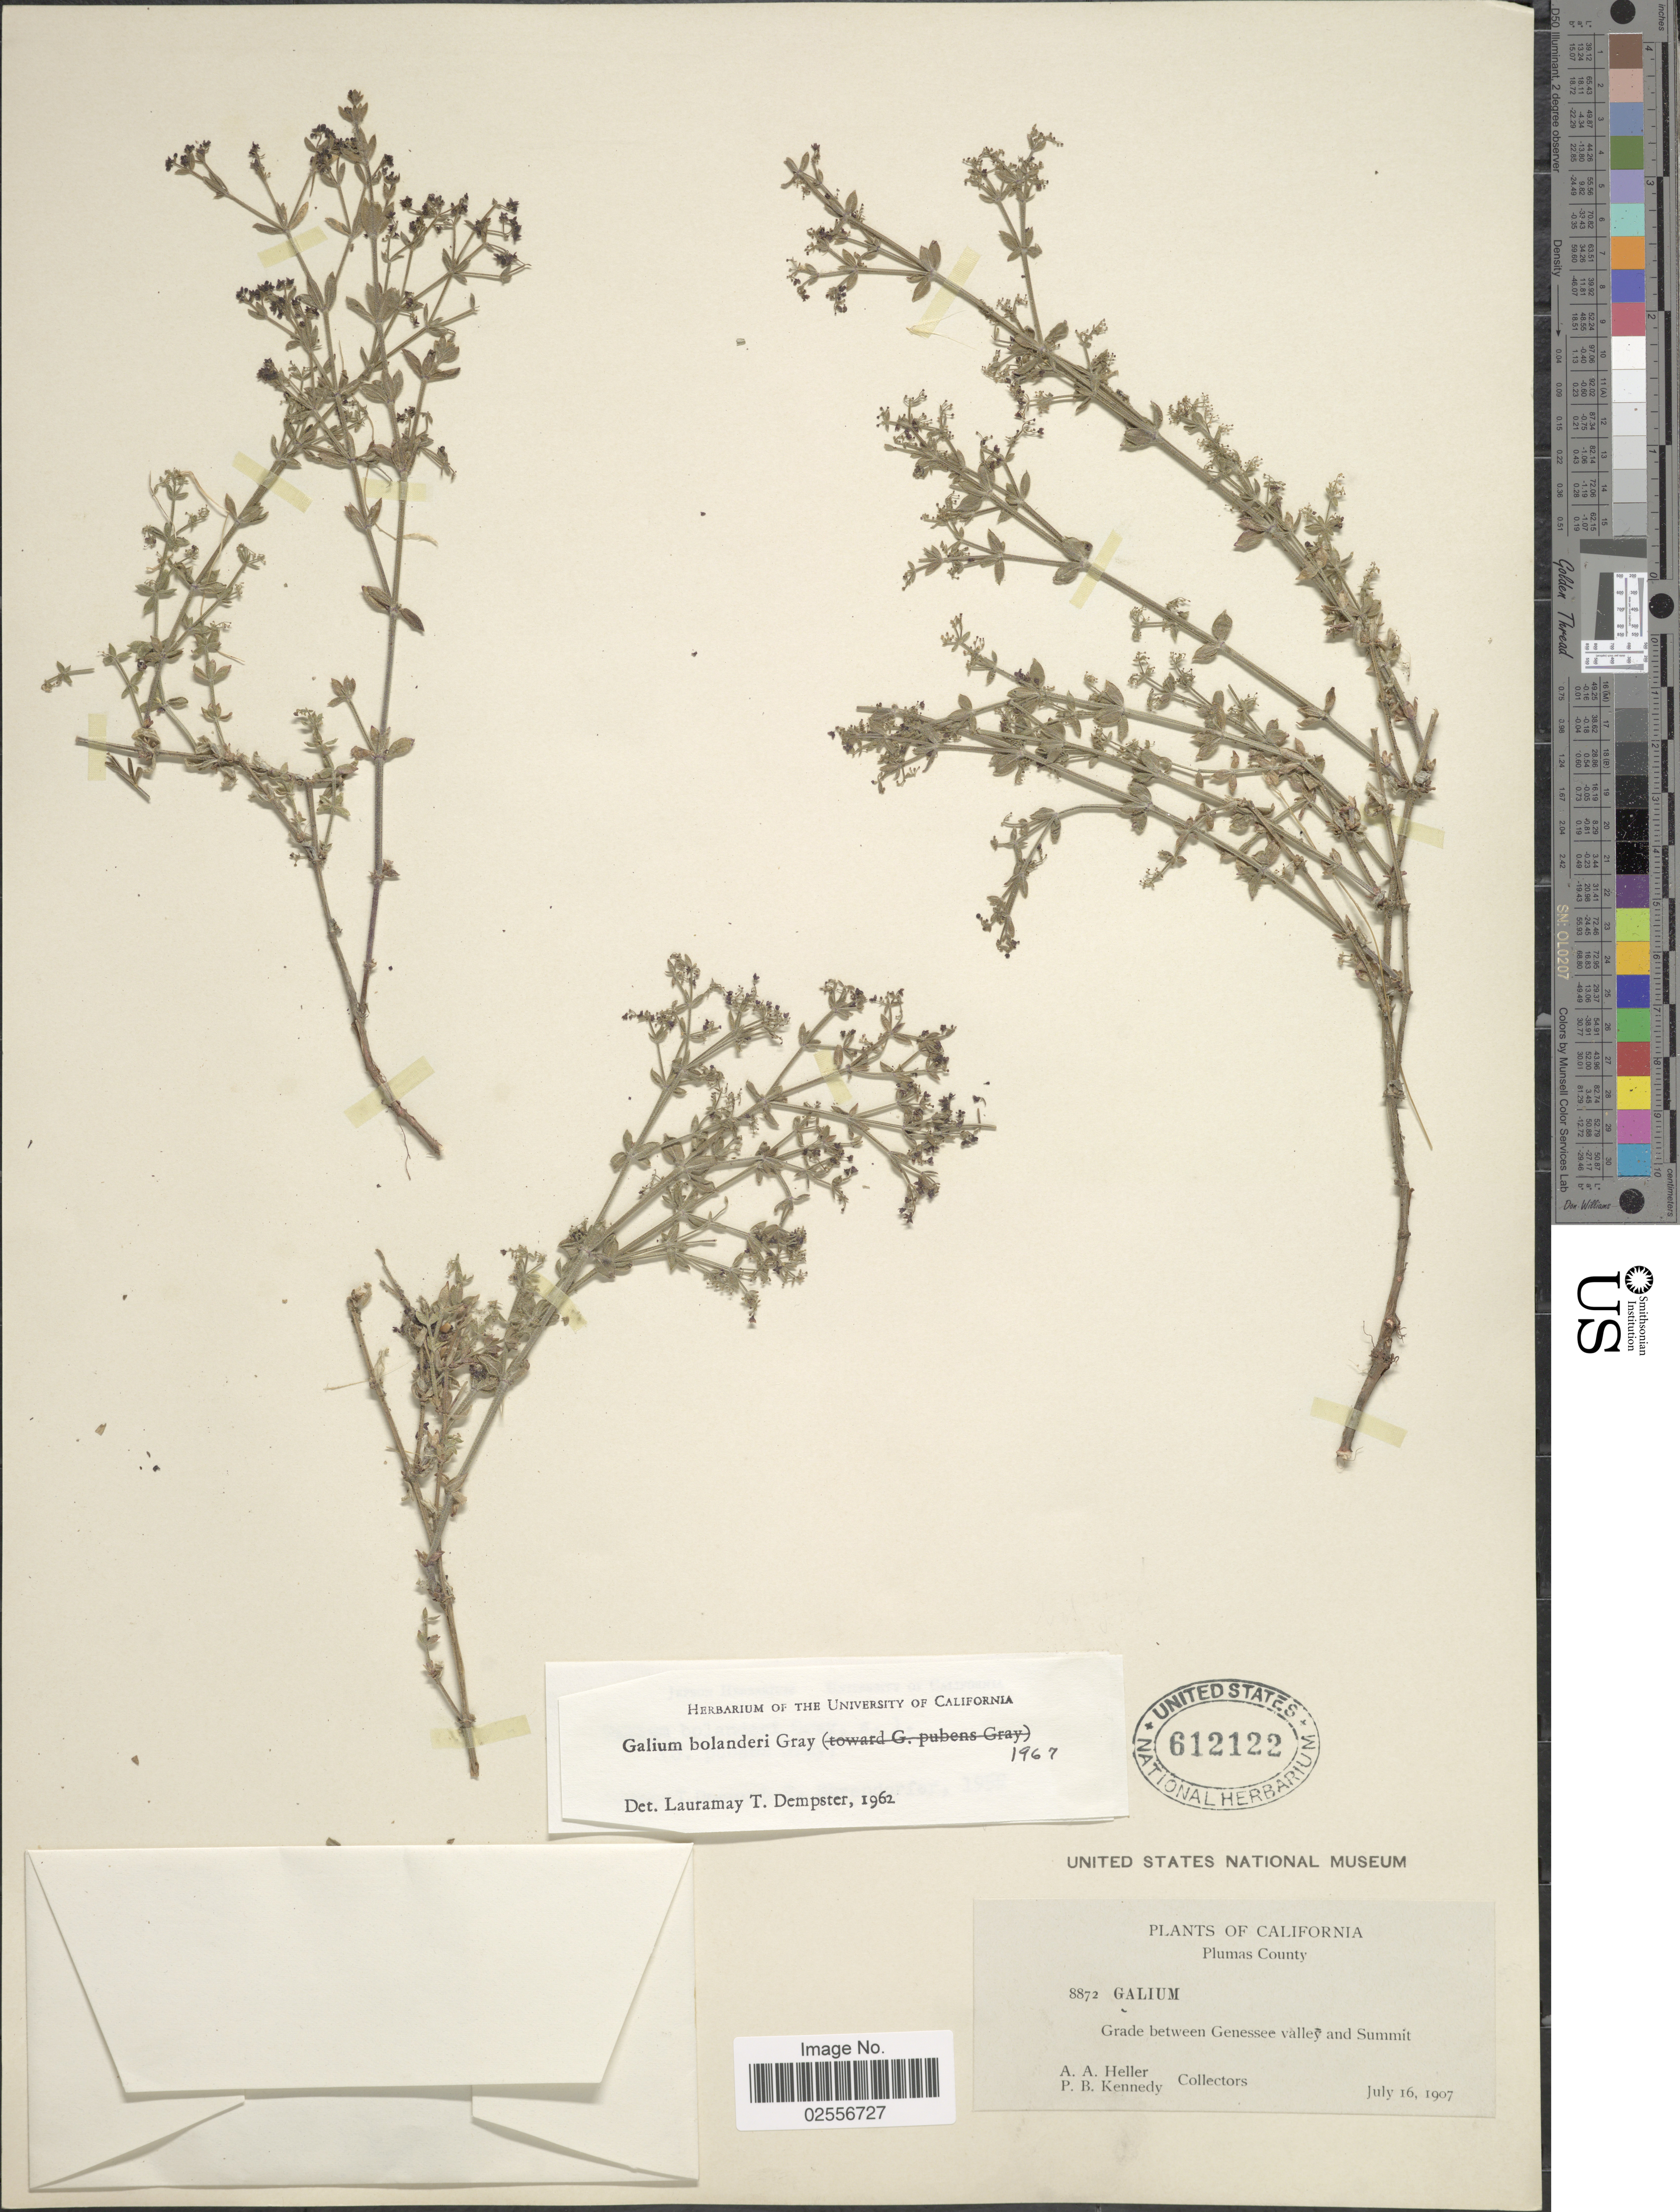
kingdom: Plantae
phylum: Tracheophyta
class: Magnoliopsida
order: Gentianales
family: Rubiaceae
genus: Galium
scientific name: Galium bolanderi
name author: A. Gray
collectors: A. A. Heller & P. B. Kennedy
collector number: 8872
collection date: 1907-07-16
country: United States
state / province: California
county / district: Plumas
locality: Plumas County. Grade between Genessee valley and Summit.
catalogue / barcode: US 612122